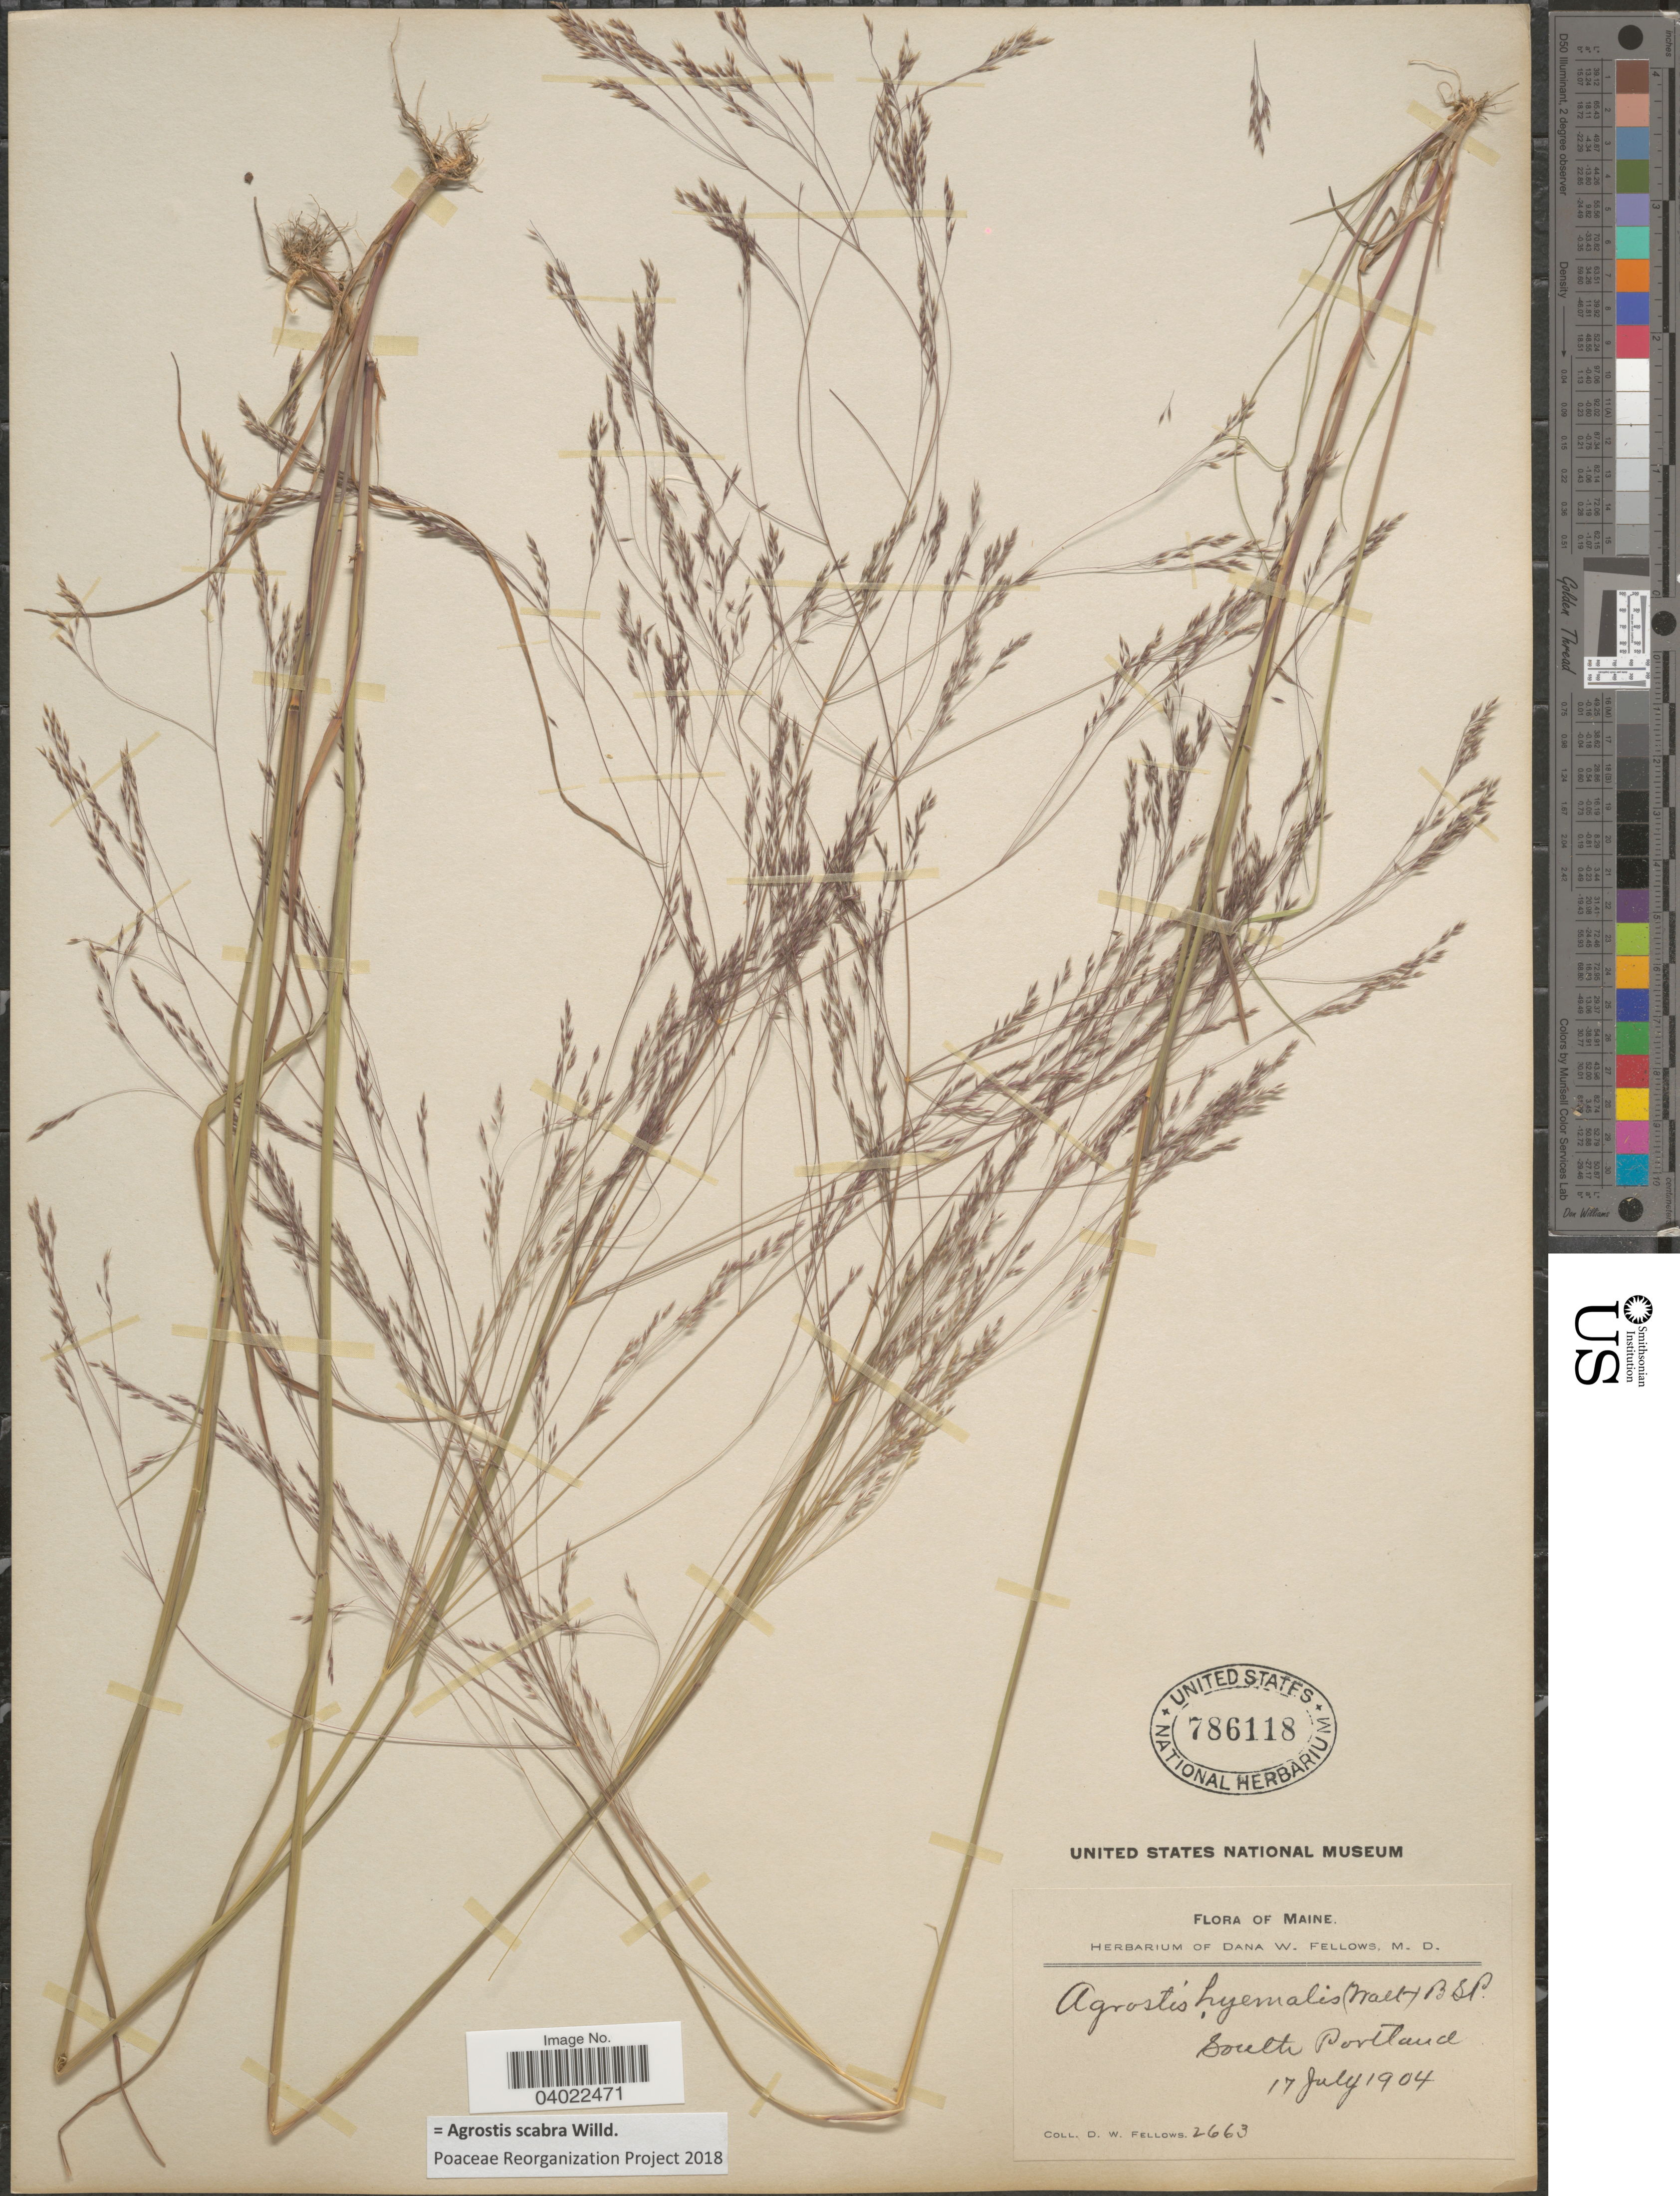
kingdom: Plantae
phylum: Tracheophyta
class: Liliopsida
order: Poales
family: Poaceae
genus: Agrostis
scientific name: Agrostis scabra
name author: Willd.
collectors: D. W. Fellows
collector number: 2663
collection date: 1904-07-17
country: United States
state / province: Maine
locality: South Portland.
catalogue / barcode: US 786118